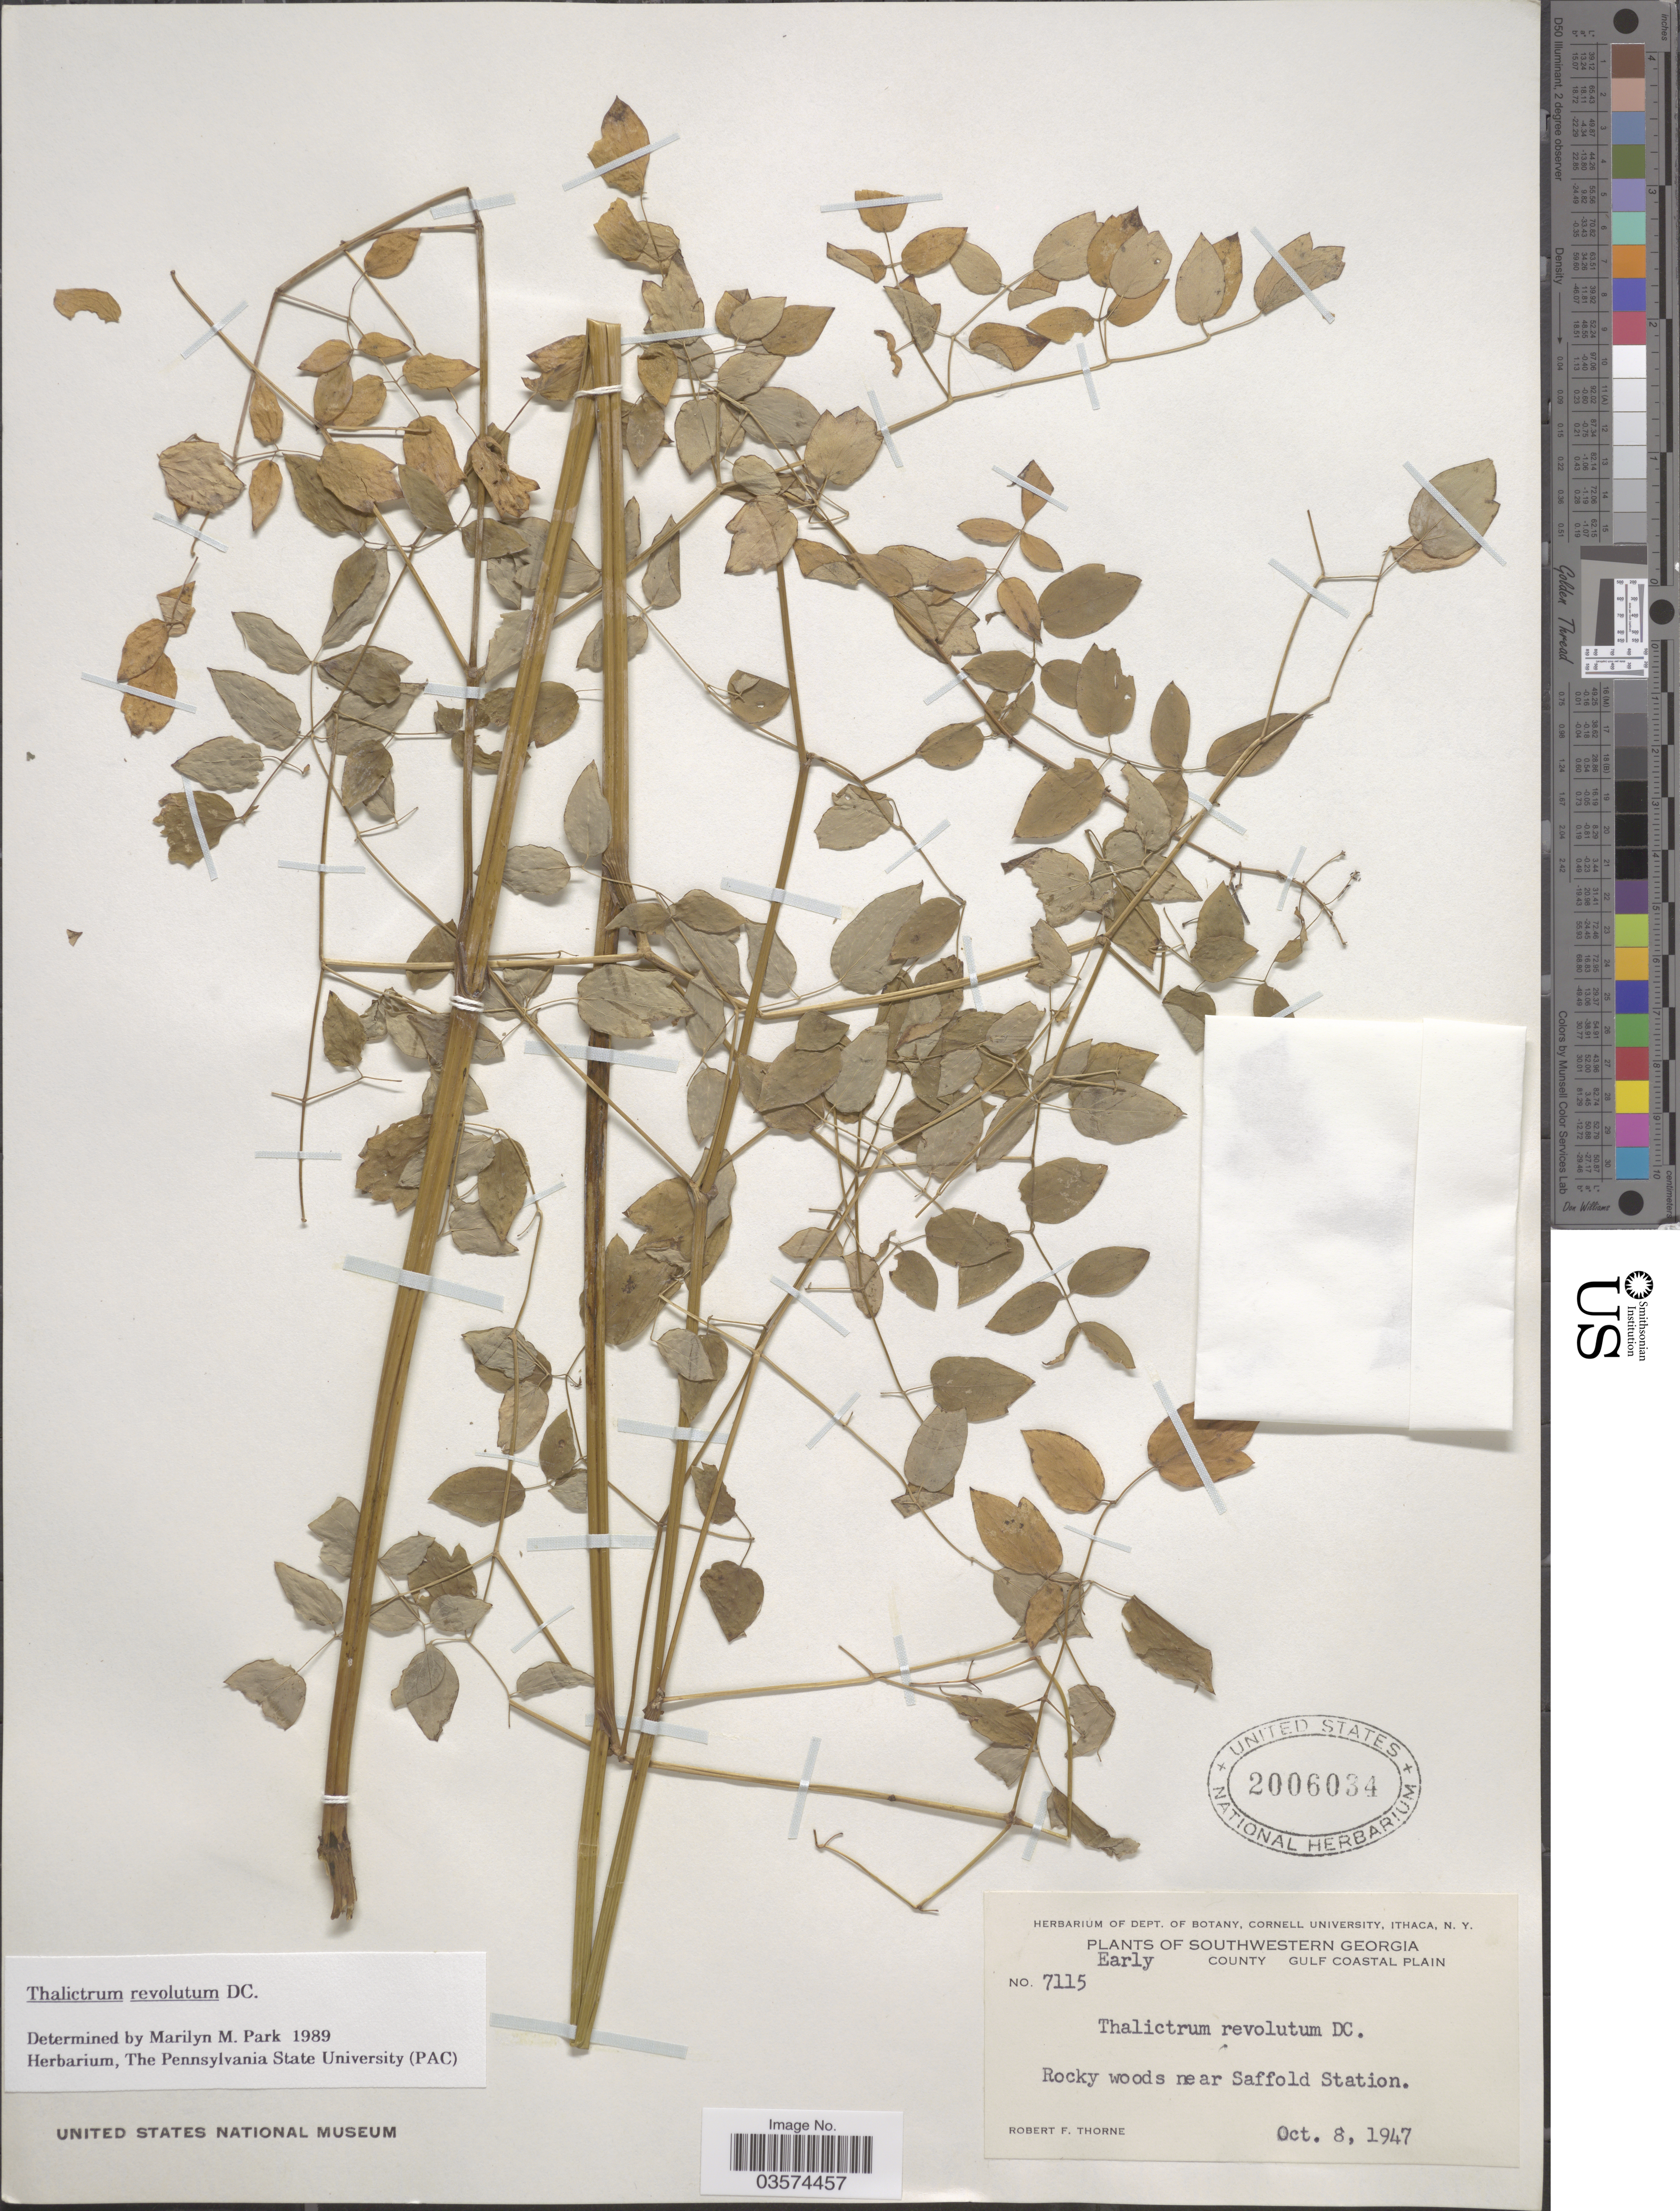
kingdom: Plantae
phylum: Tracheophyta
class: Magnoliopsida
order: Ranunculales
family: Ranunculaceae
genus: Thalictrum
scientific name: Thalictrum amphibolum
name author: Greene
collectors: R. F. Thorne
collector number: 7115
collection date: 1947-10-08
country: United States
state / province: Georgia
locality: Southwestern Georgia. Early County Gulf Coastal Plain. Rocky woods near Saffold Station.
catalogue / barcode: US 2006034